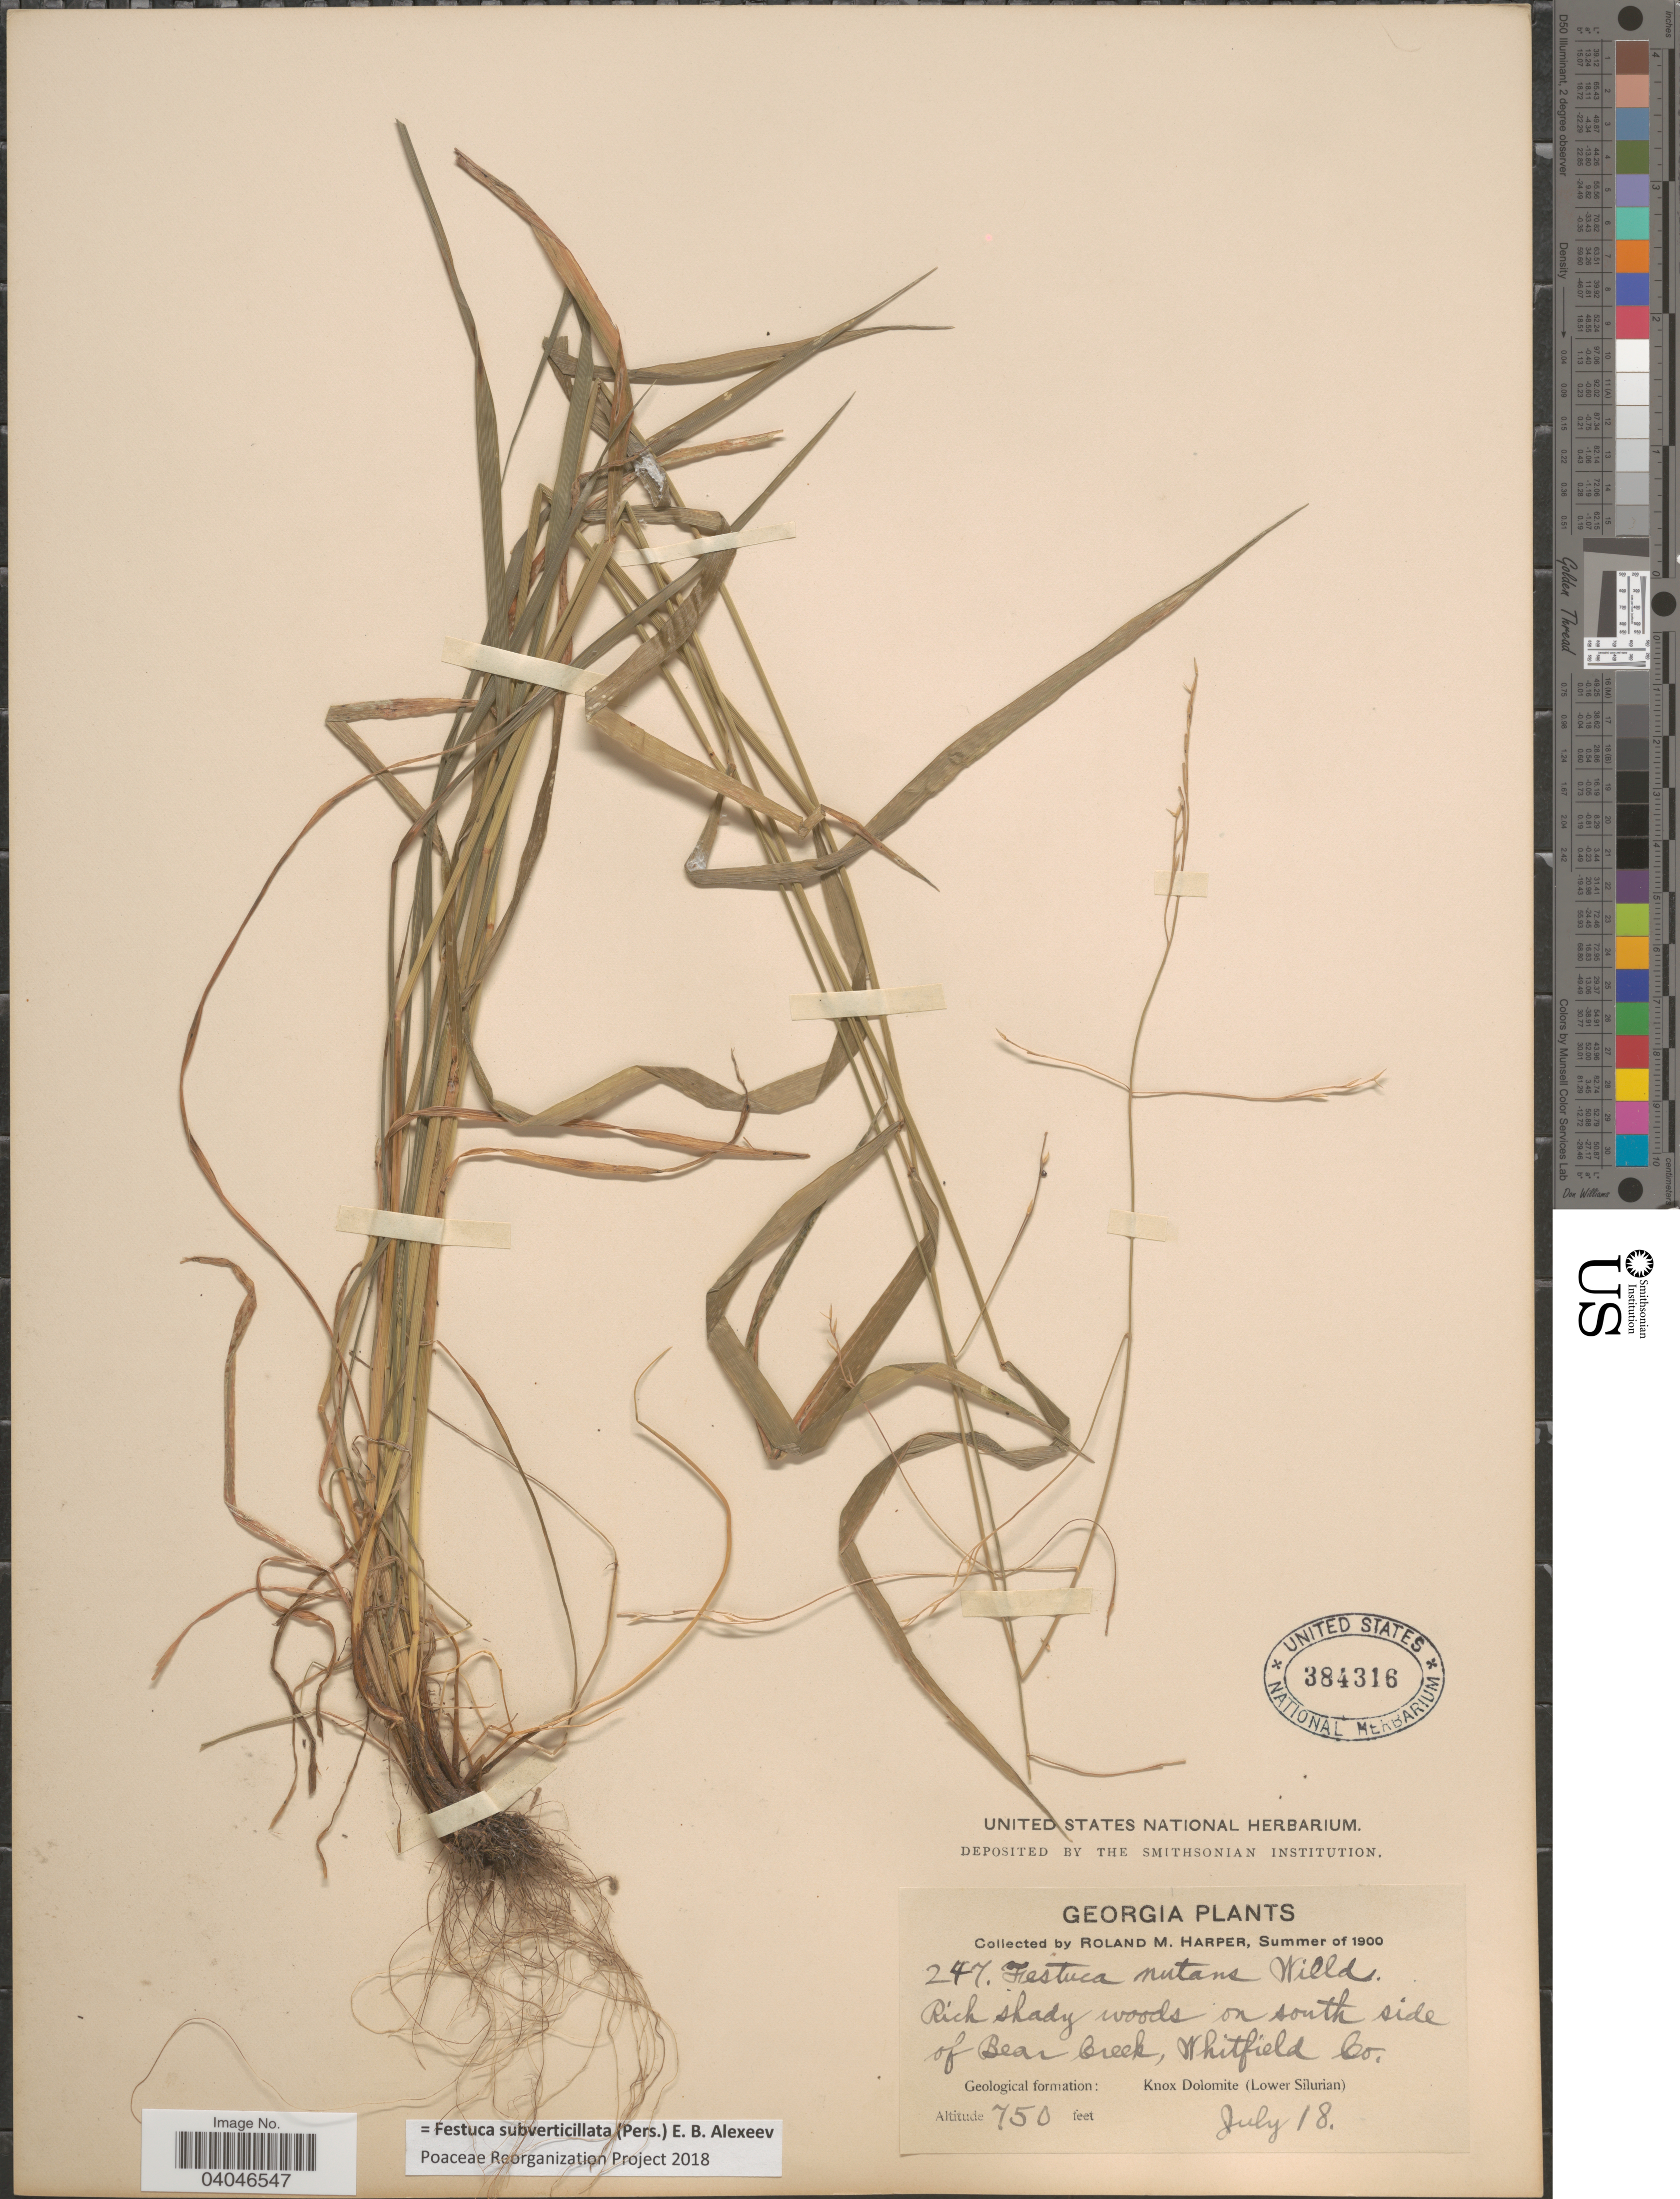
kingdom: Plantae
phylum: Tracheophyta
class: Liliopsida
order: Poales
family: Poaceae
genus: Festuca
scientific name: Festuca subverticillata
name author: (Pers.) E.B. Alexeev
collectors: R. M. Harper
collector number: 247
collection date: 1900-07-18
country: United States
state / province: Georgia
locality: On south side of Bear Creek, Whitfield Co. Geological formation: Knox Dolomite (Lower Silurian).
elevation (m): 229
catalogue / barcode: US 384316